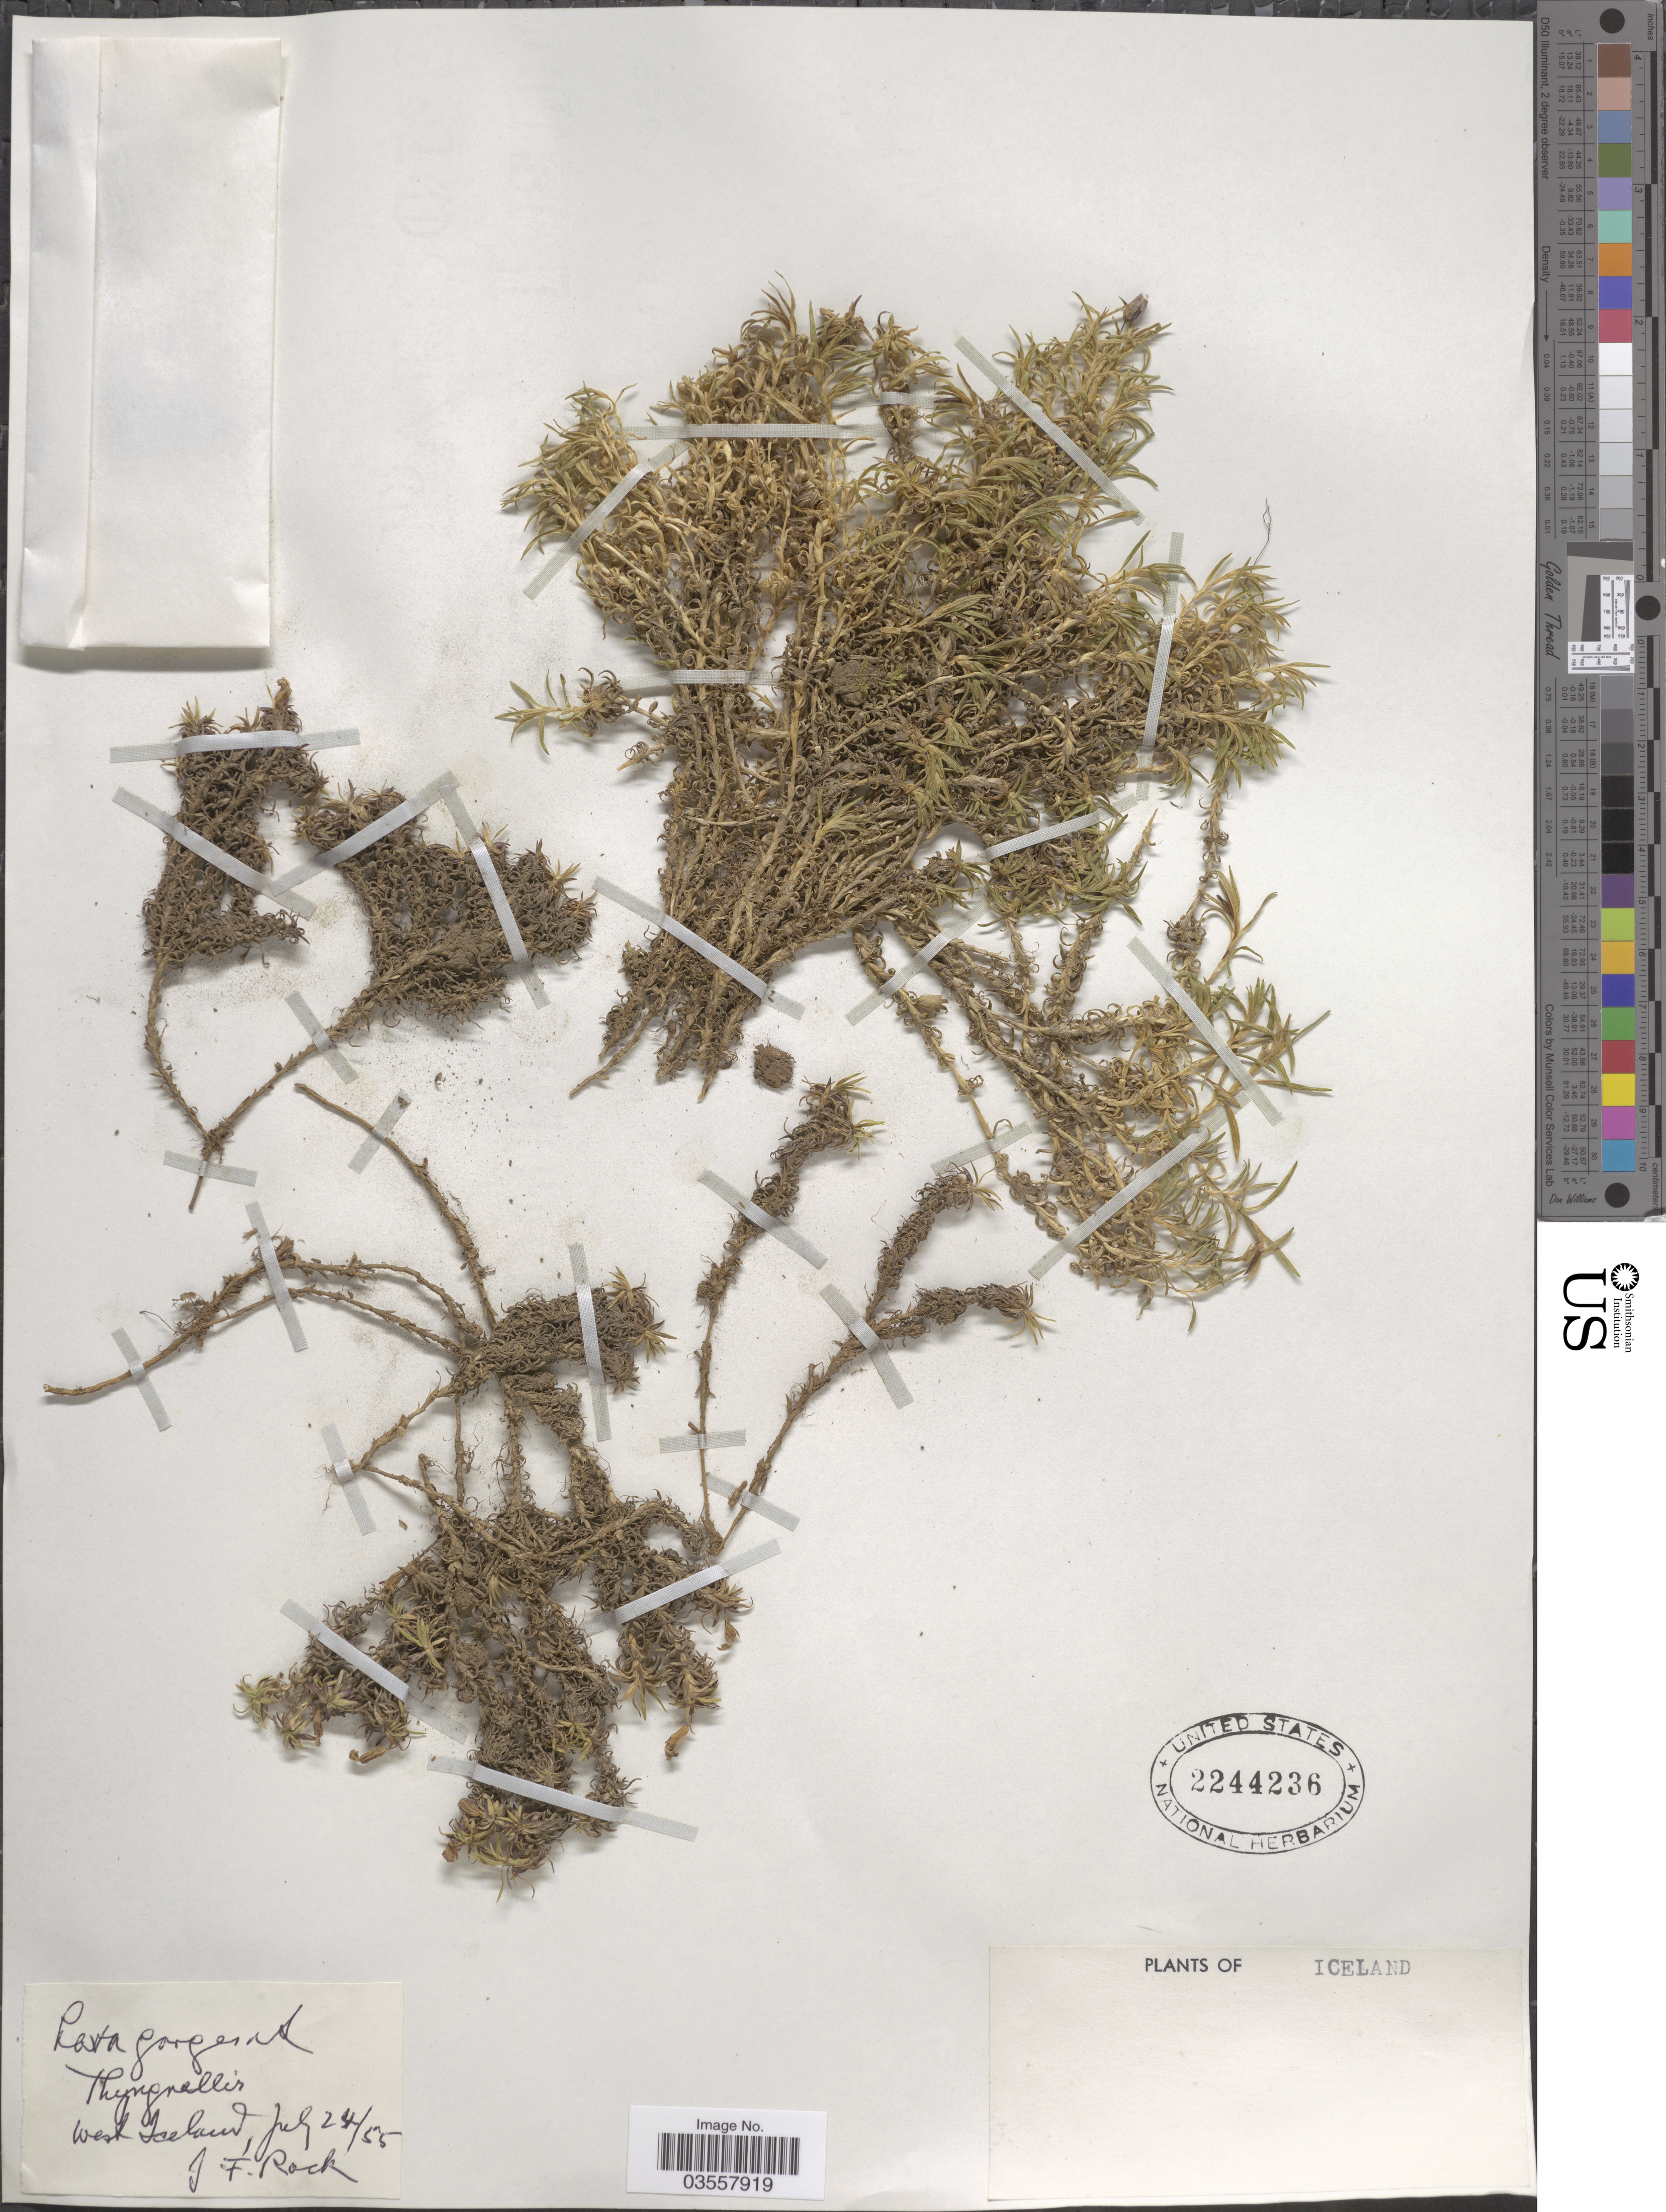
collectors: J. Rock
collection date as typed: Transcribed d/m/y: 24/7/55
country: Iceland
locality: Thyngvellir. West Iceland.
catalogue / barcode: US 2244236